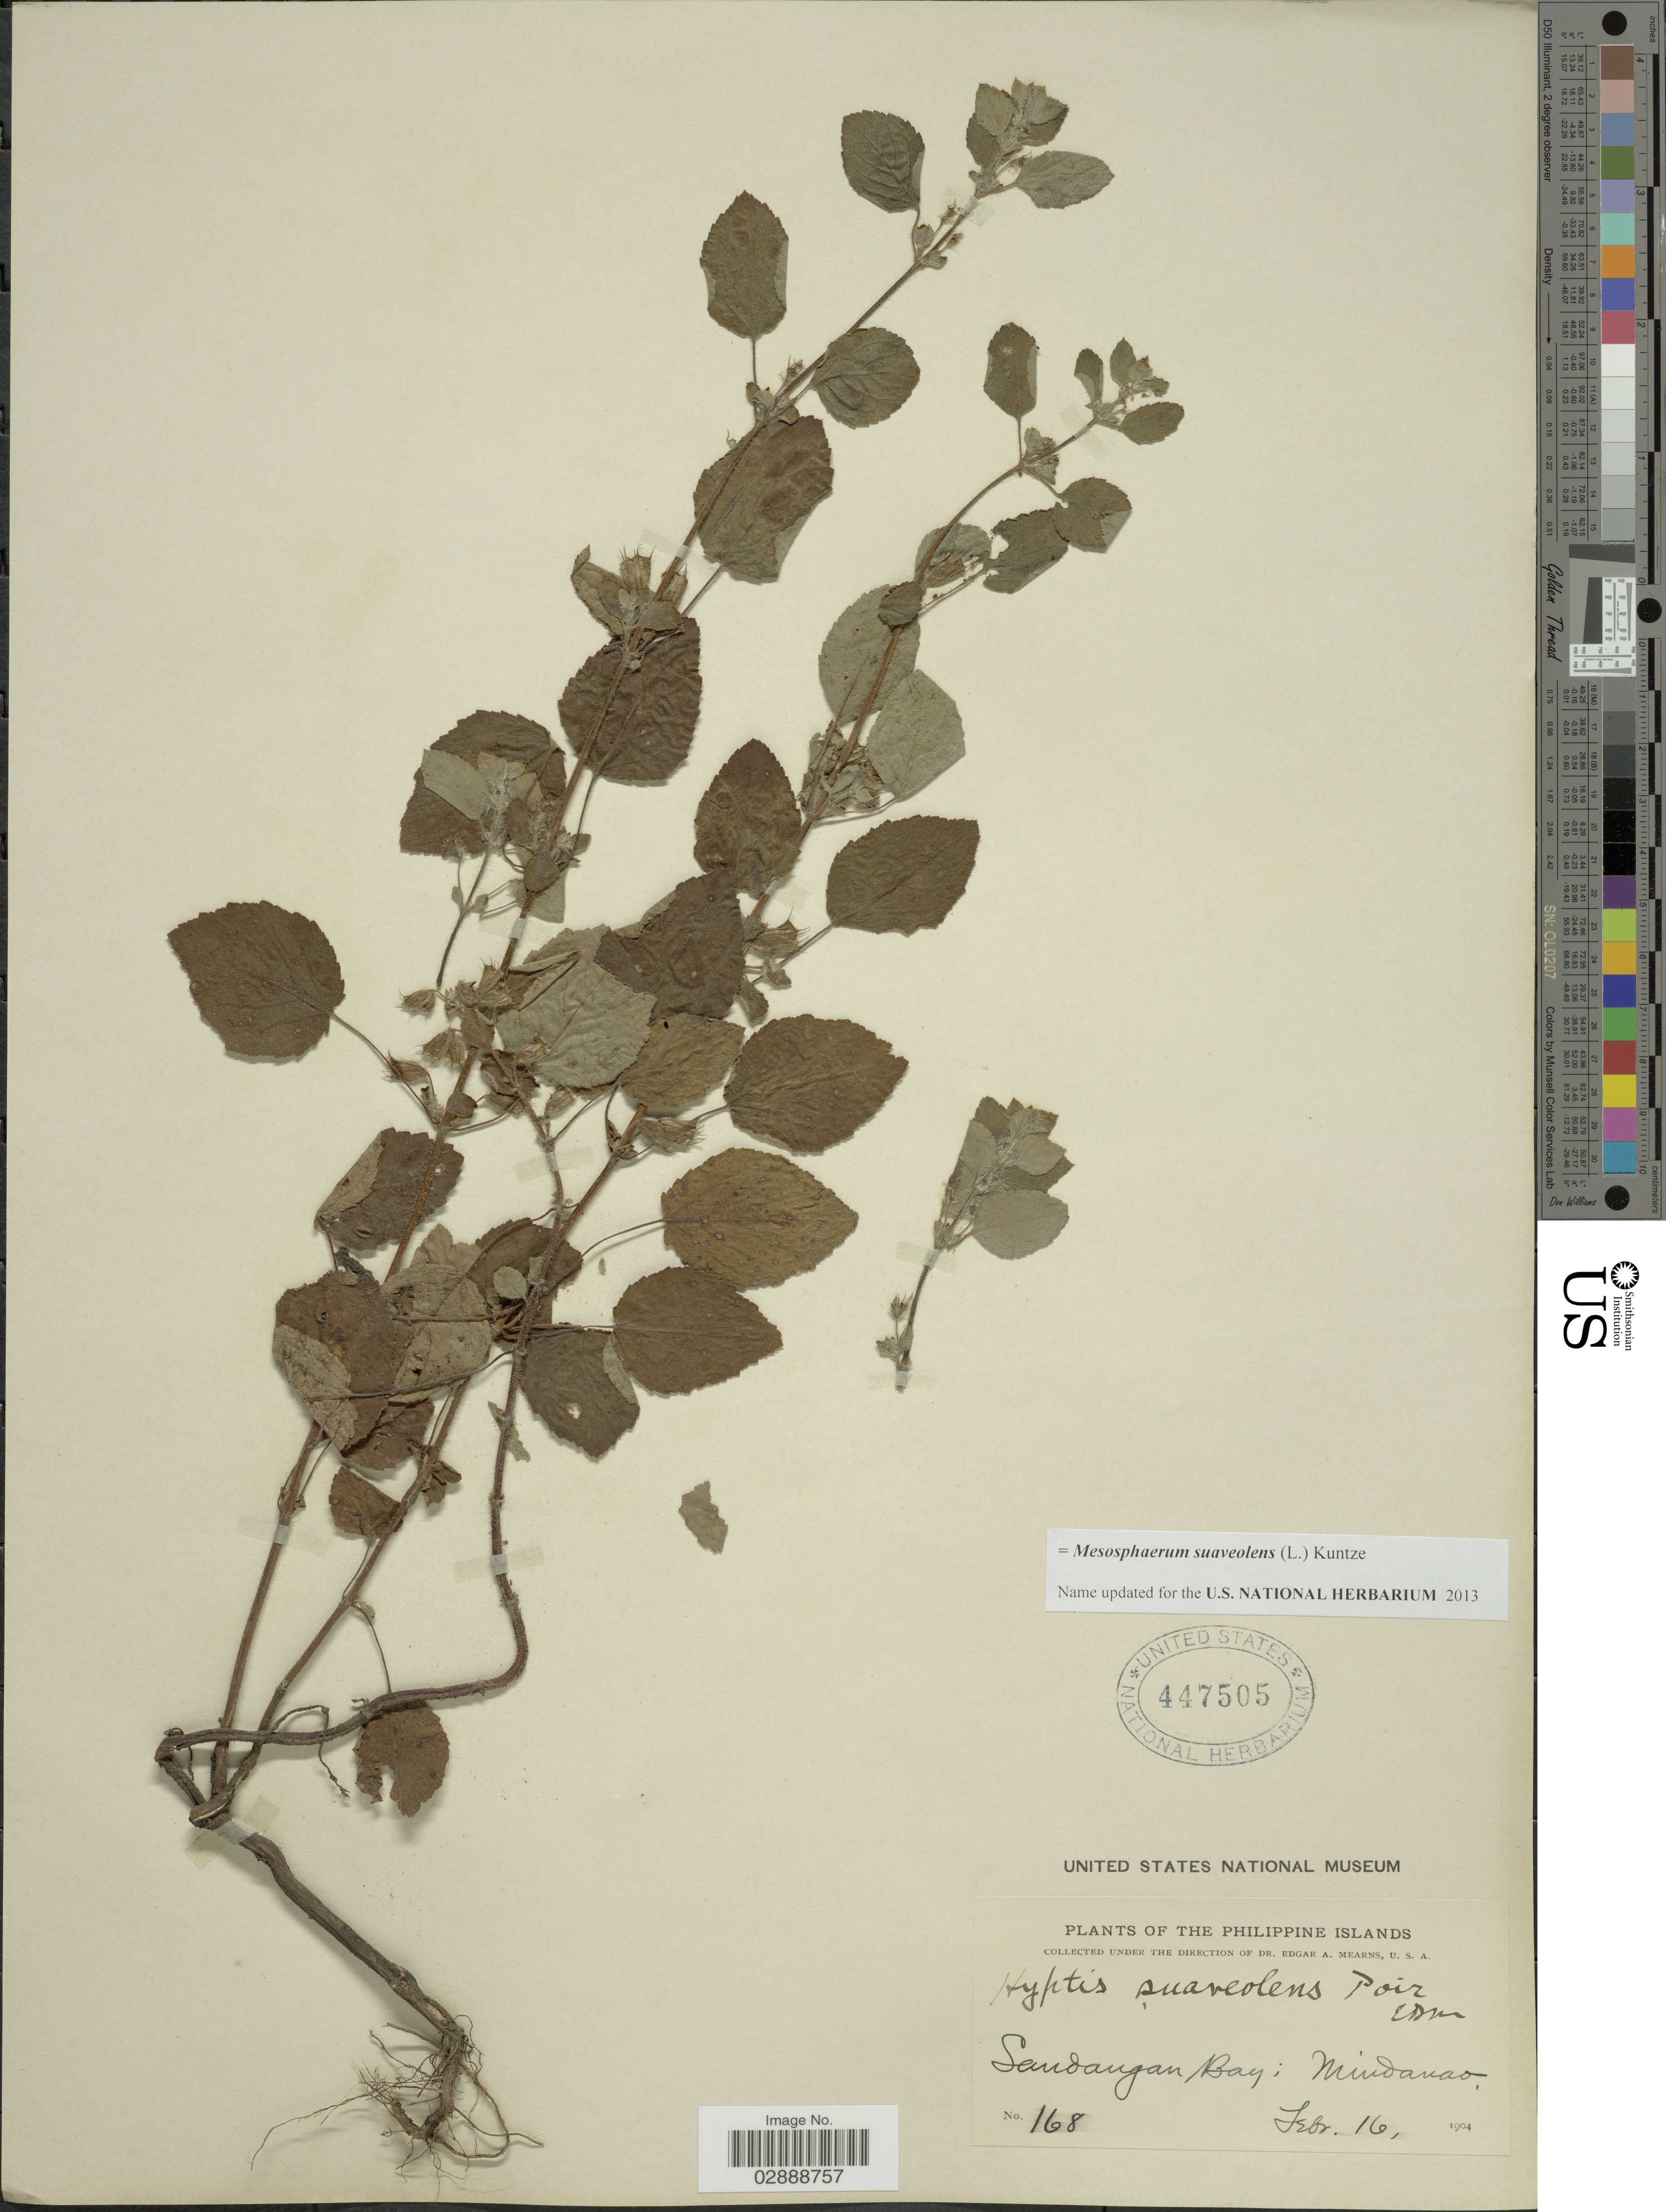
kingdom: Plantae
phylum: Tracheophyta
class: Magnoliopsida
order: Lamiales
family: Lamiaceae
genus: Mesosphaerum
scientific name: Mesosphaerum suaveolens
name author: (L.) Kuntze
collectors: E. A. Mearns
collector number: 168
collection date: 1904-02-16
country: Philippines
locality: Sandangan Bay; Mindanao.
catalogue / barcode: US 447505